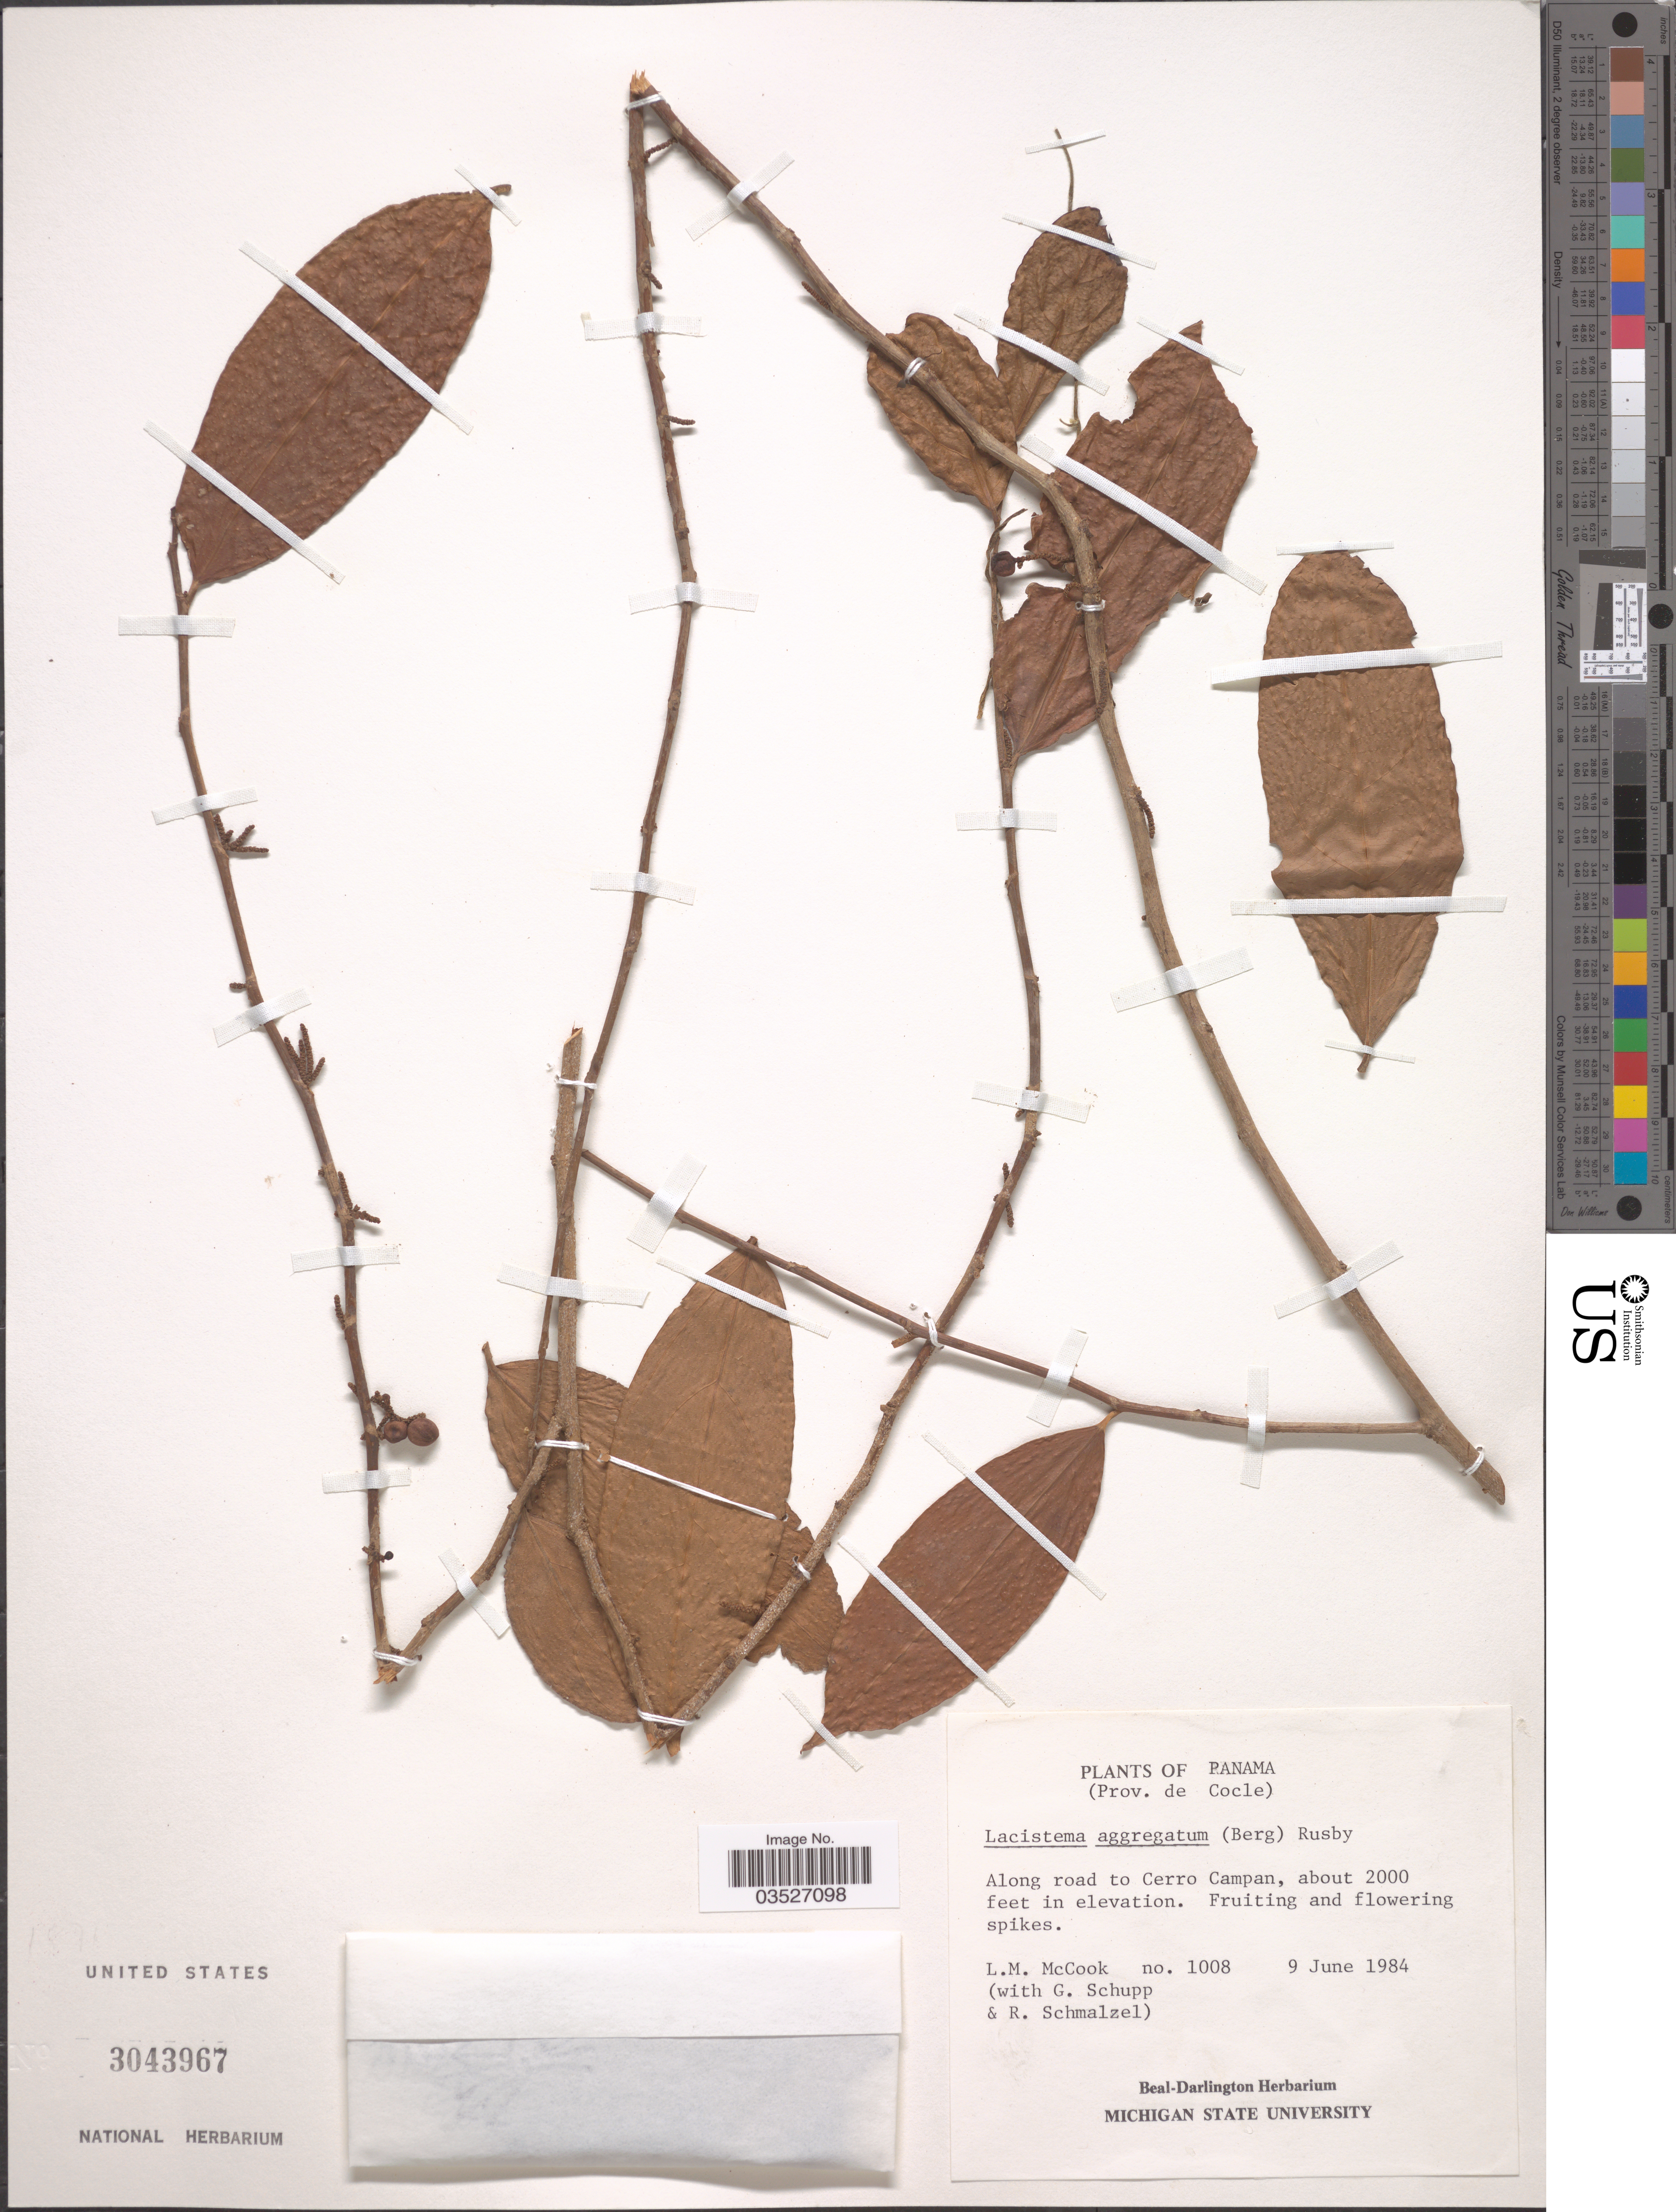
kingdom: Plantae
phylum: Tracheophyta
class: Magnoliopsida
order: Malpighiales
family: Lacistemataceae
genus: Lacistema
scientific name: Lacistema aggregatum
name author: (P.J. Bergius) Rusby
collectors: L. McCook, G. Schupp & R. Schmalzel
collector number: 1008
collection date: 1984-06-09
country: Panama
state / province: Coclé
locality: Along road to Cerro Campan.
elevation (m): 610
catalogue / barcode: US 3043967